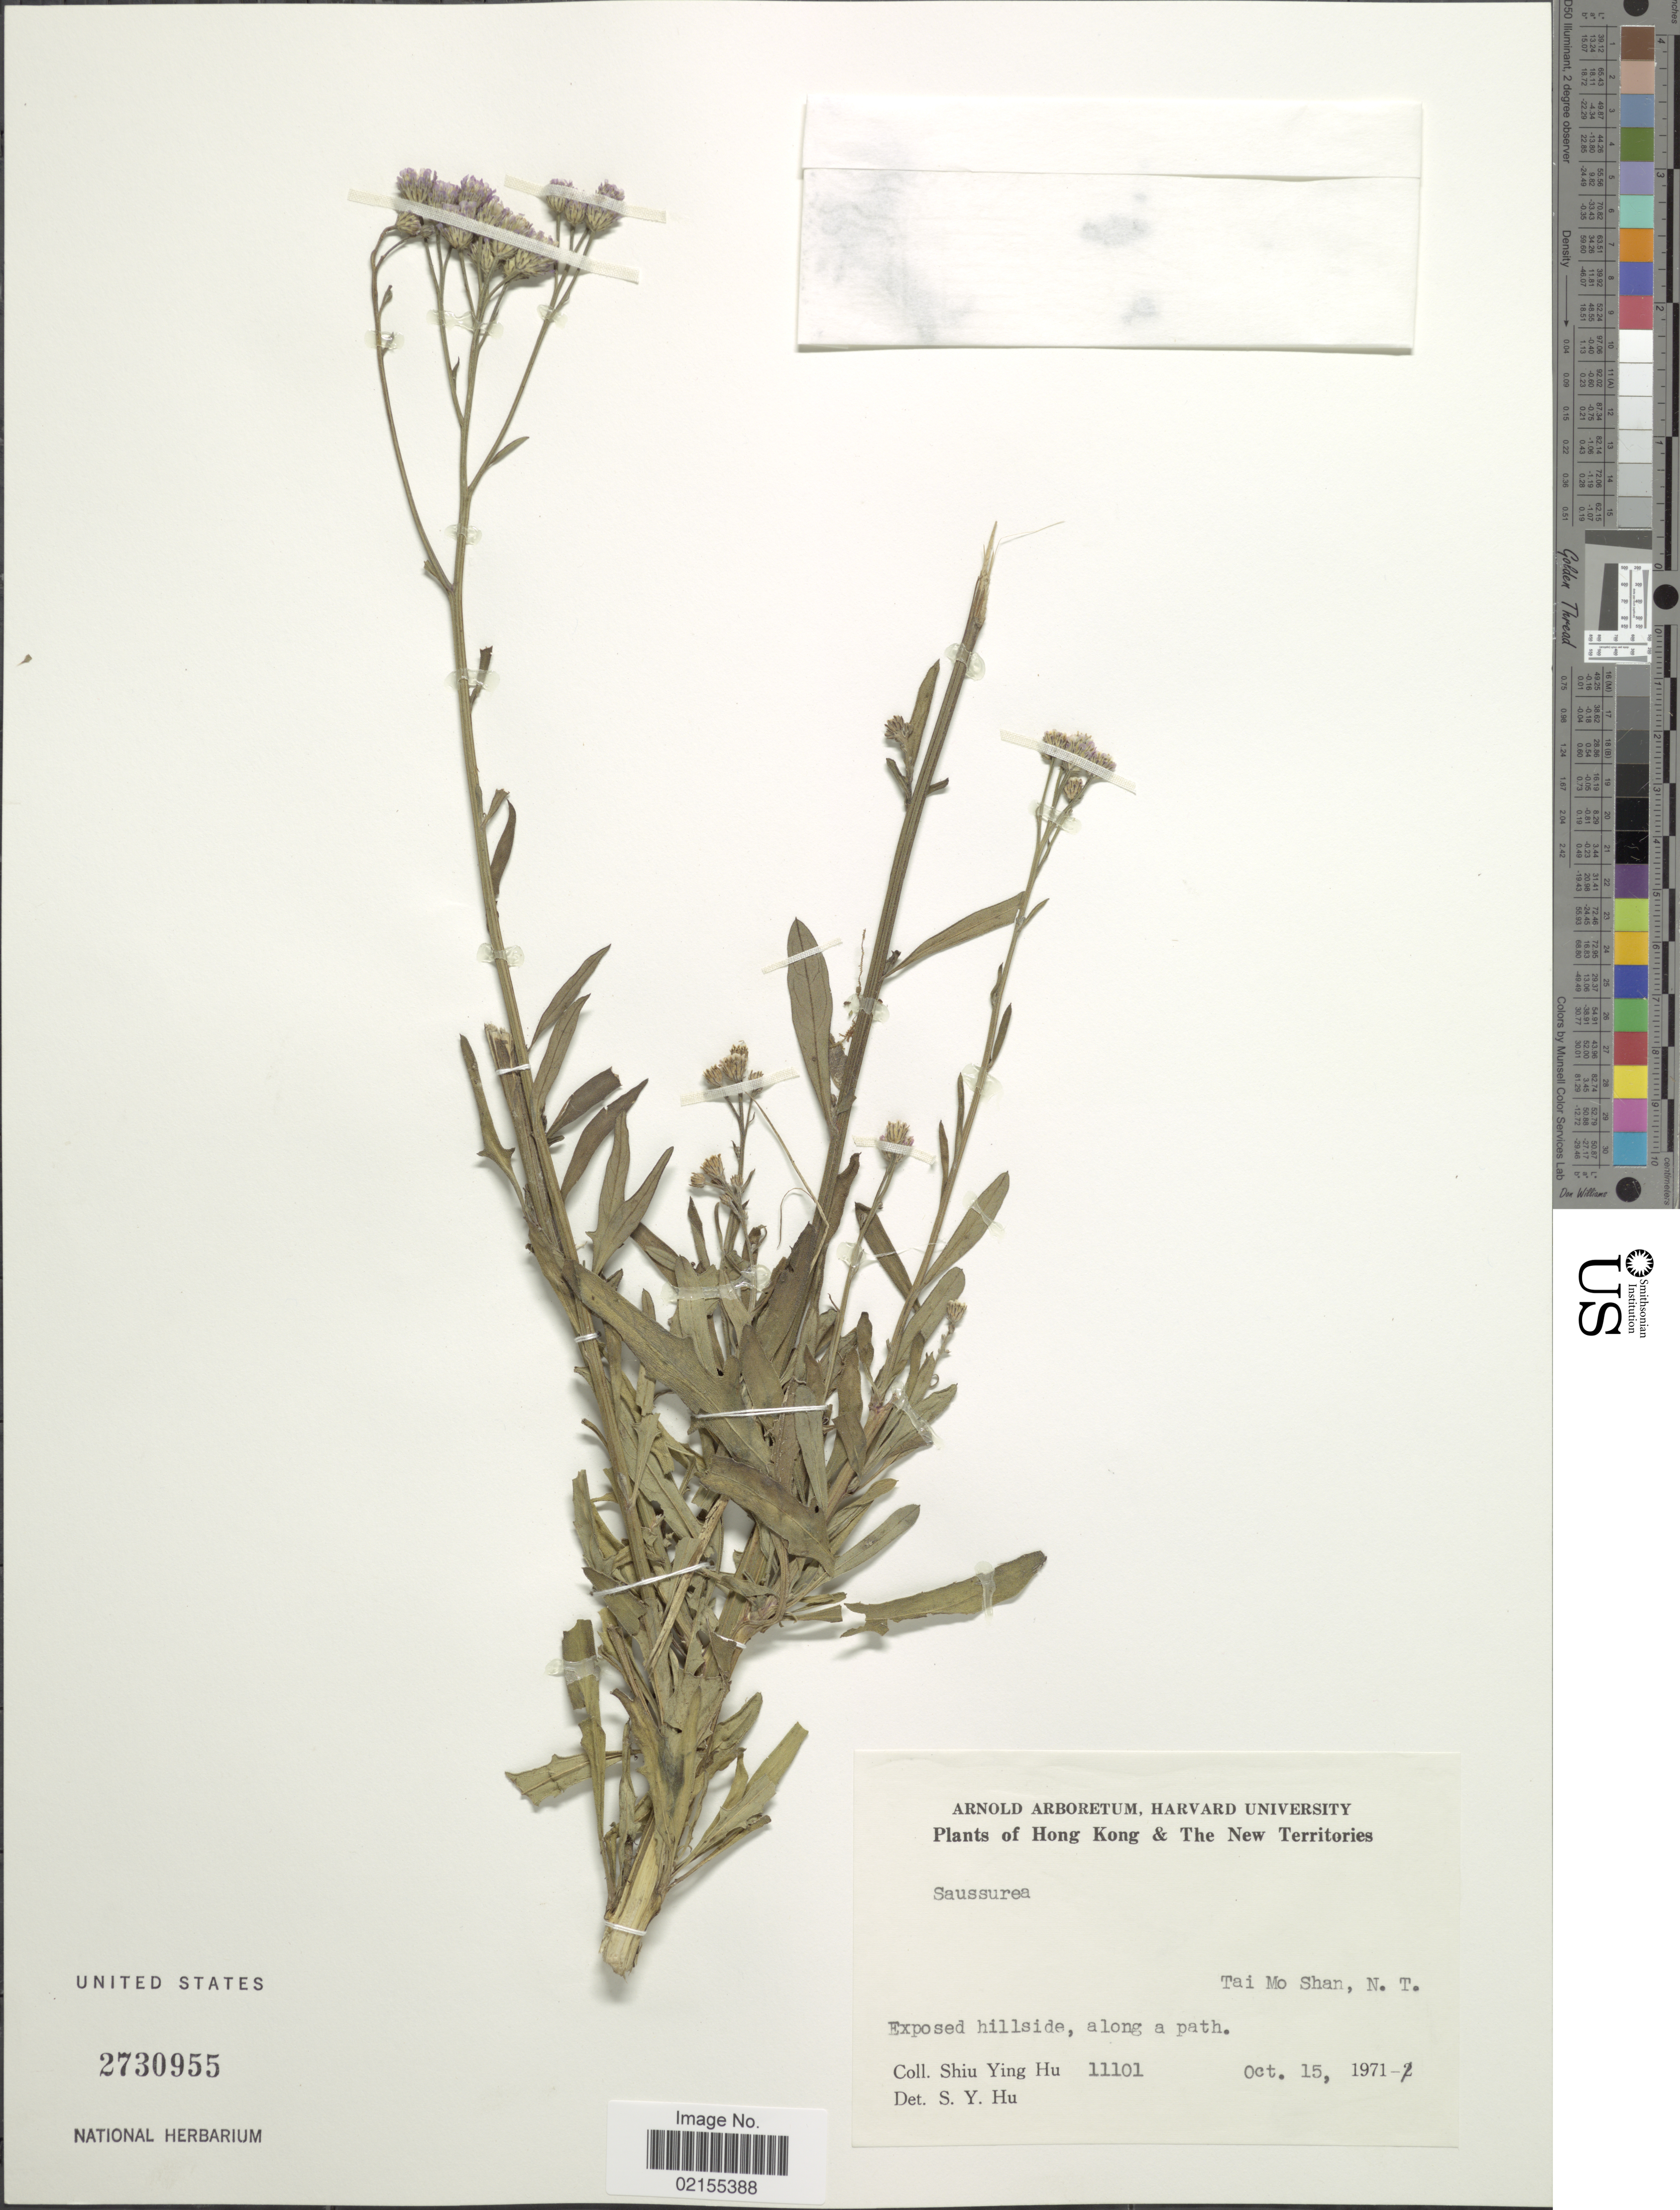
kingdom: Plantae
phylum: Tracheophyta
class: Magnoliopsida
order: Asterales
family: Asteraceae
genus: Saussurea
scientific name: Saussurea japonica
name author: (Thunb.) DC.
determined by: Chen, Yousheng S.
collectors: S. Y. Hu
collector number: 11101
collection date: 1971-10-15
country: China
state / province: Hong Kong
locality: The New Territories, Tai Mo Shan, N. T.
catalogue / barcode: US 2730955